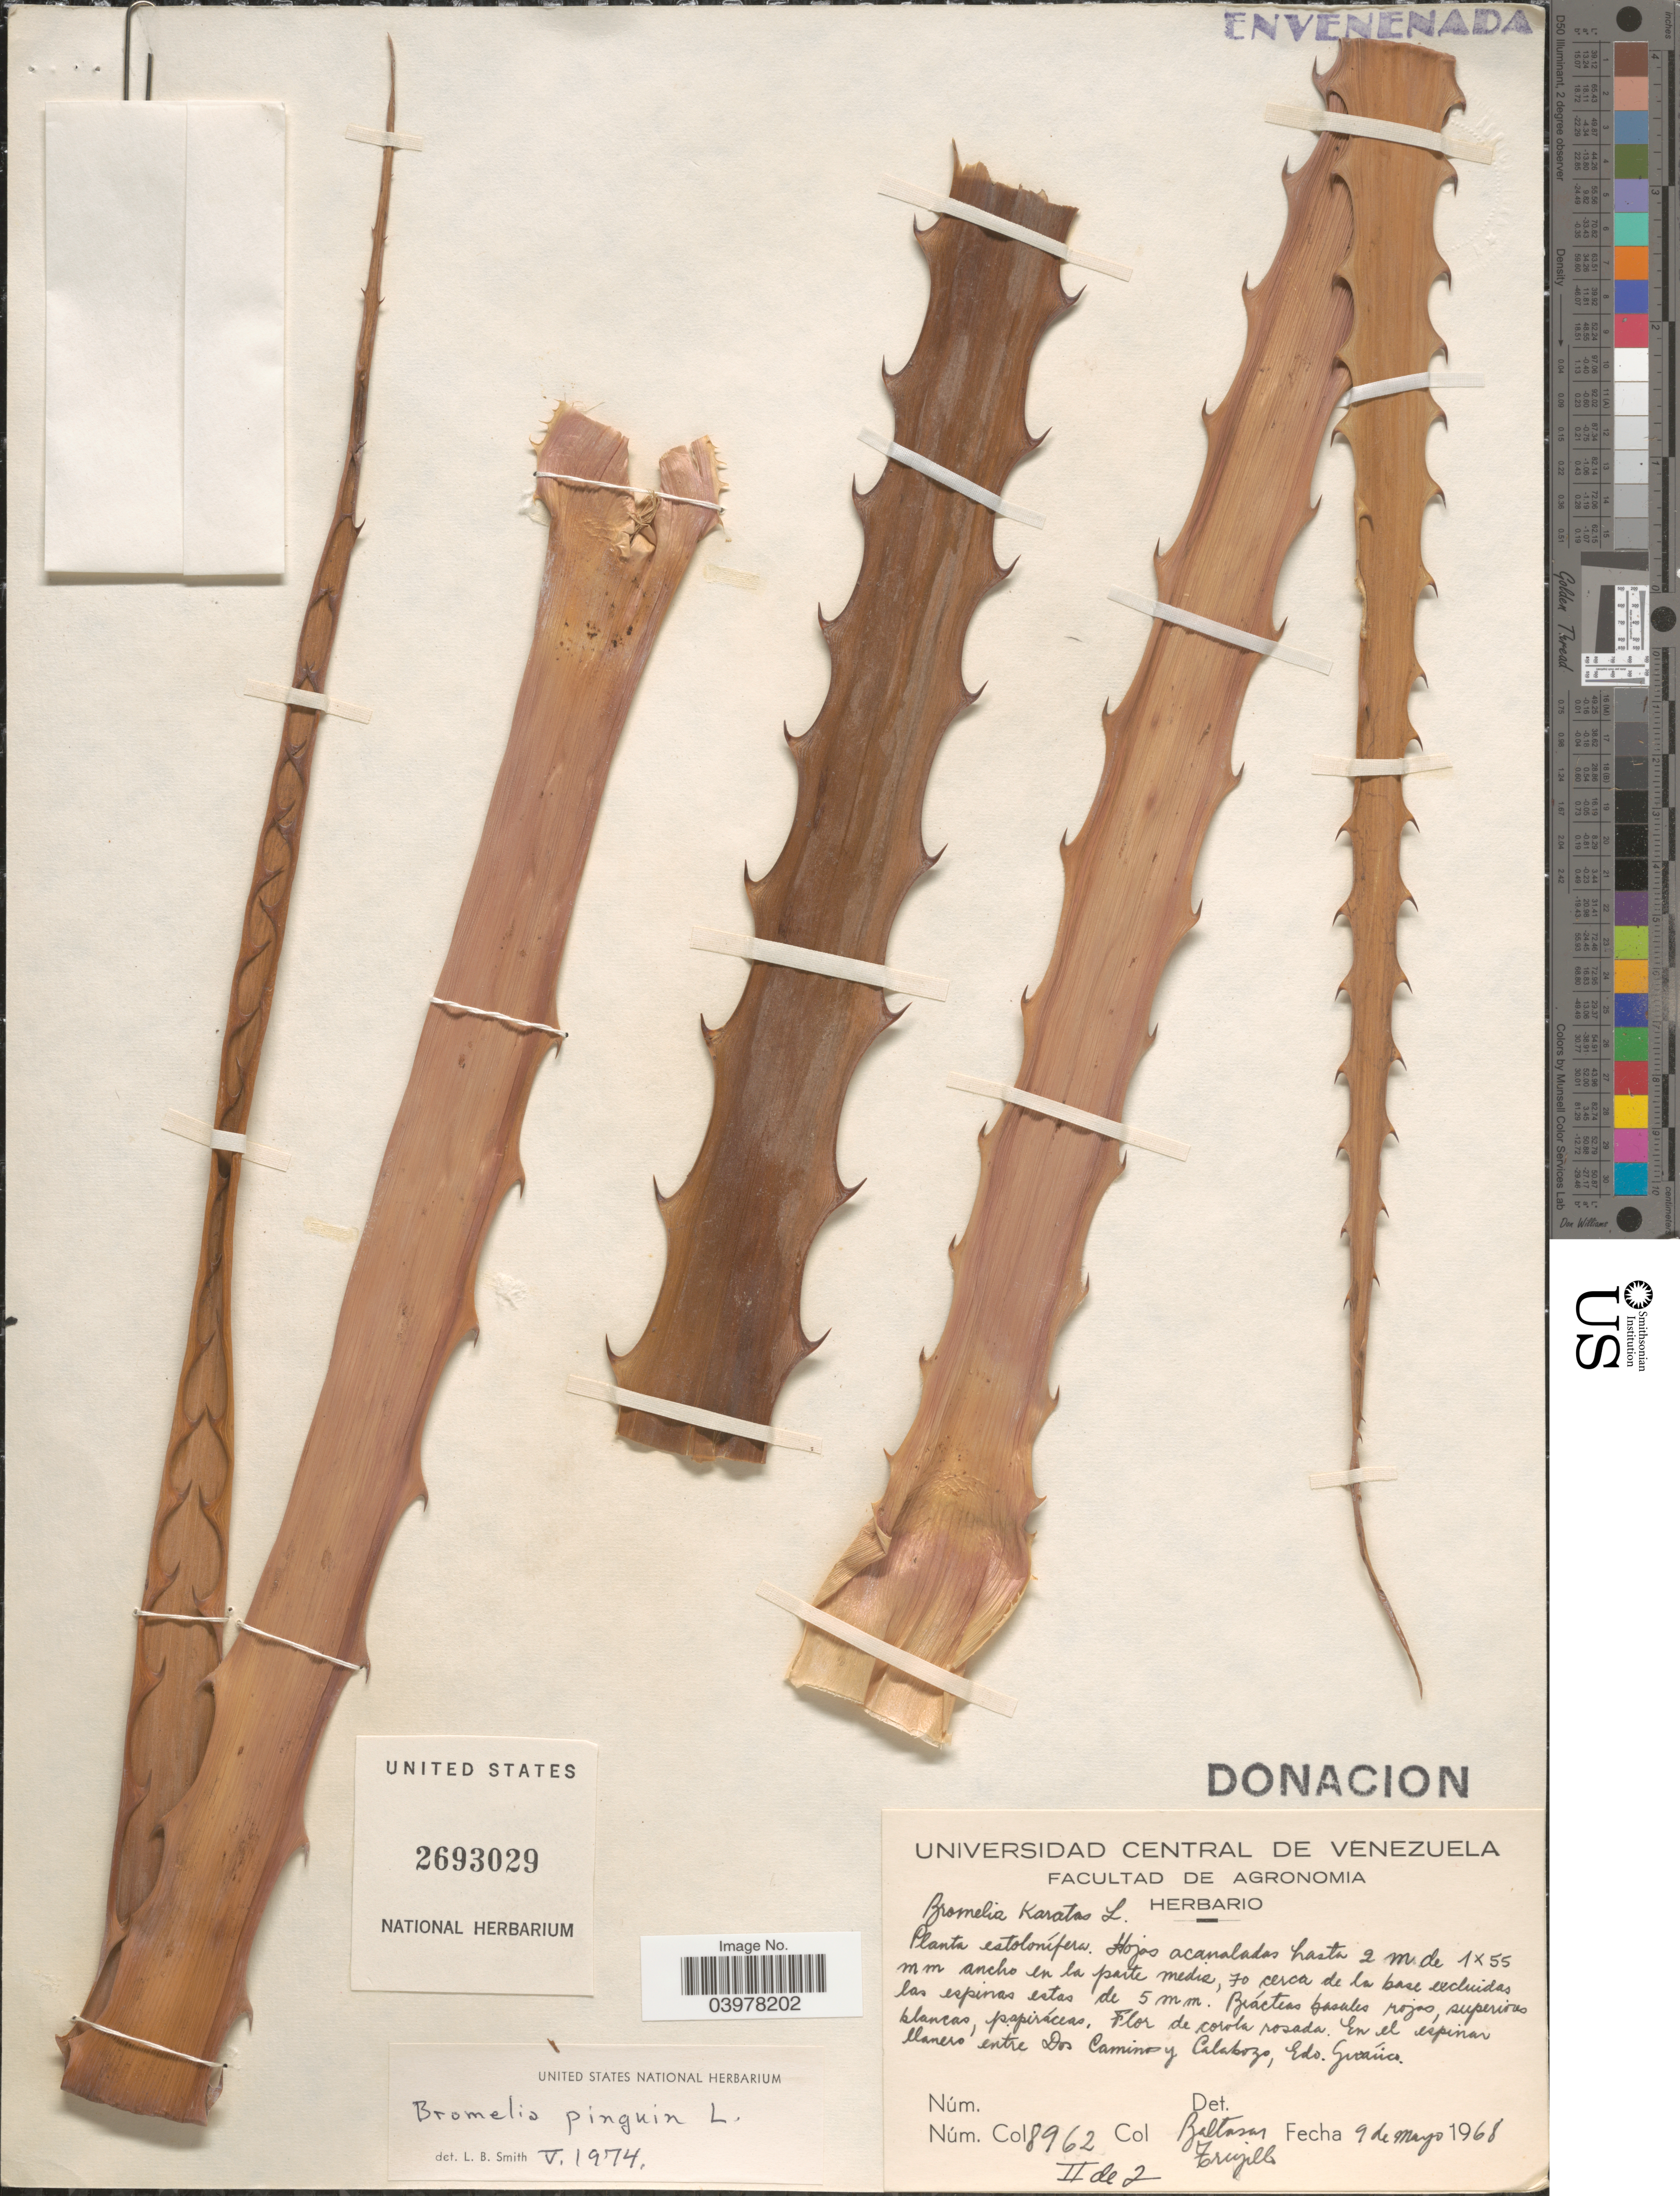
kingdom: Plantae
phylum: Tracheophyta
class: Liliopsida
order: Poales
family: Bromeliaceae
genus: Bromelia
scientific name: Bromelia pinguin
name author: L.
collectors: -. Baltasar & -. Trujillo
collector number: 8962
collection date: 1968-05-09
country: Venezuela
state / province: Guarico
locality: En el espinar llanero entre Dos Camino y Calabozo.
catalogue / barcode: US 2693029